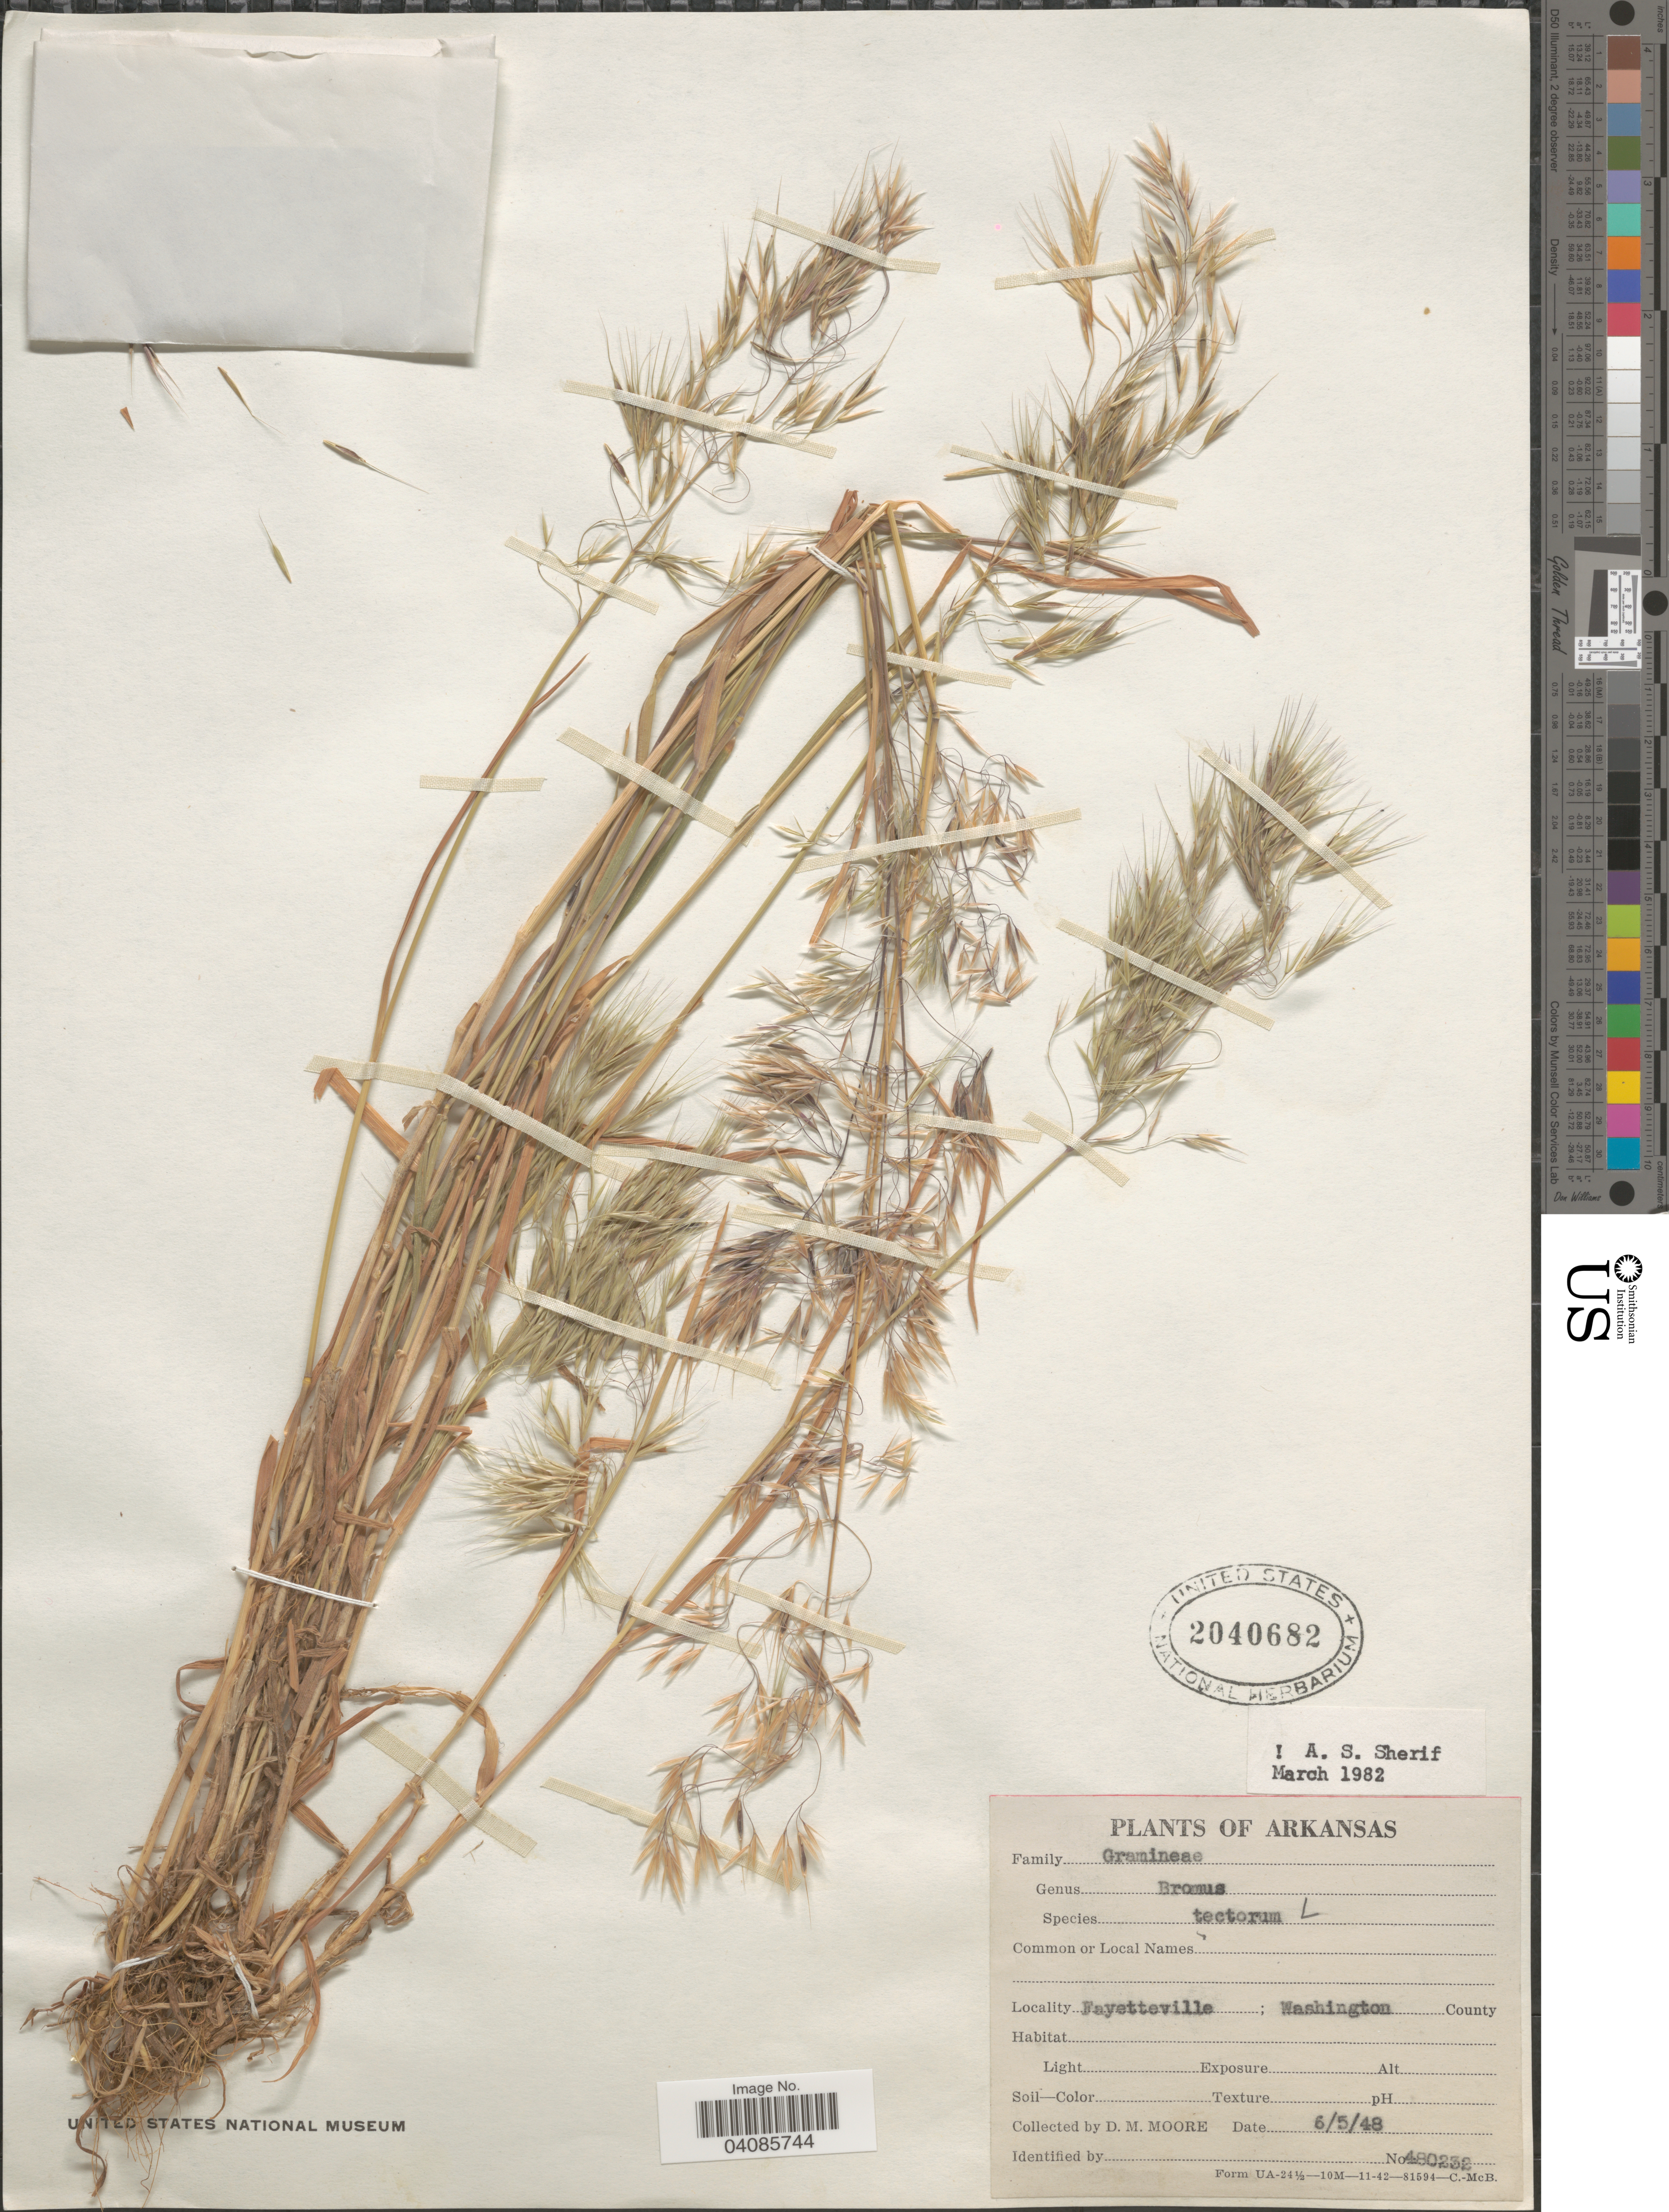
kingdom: Plantae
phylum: Tracheophyta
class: Liliopsida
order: Poales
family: Poaceae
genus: Bromus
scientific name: Bromus tectorum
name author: L.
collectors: D. Moore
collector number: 480232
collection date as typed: Transcribed d/m/y: 5/6/48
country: United States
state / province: Arkansas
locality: Fayetteville. Washington County.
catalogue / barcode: US 2040682